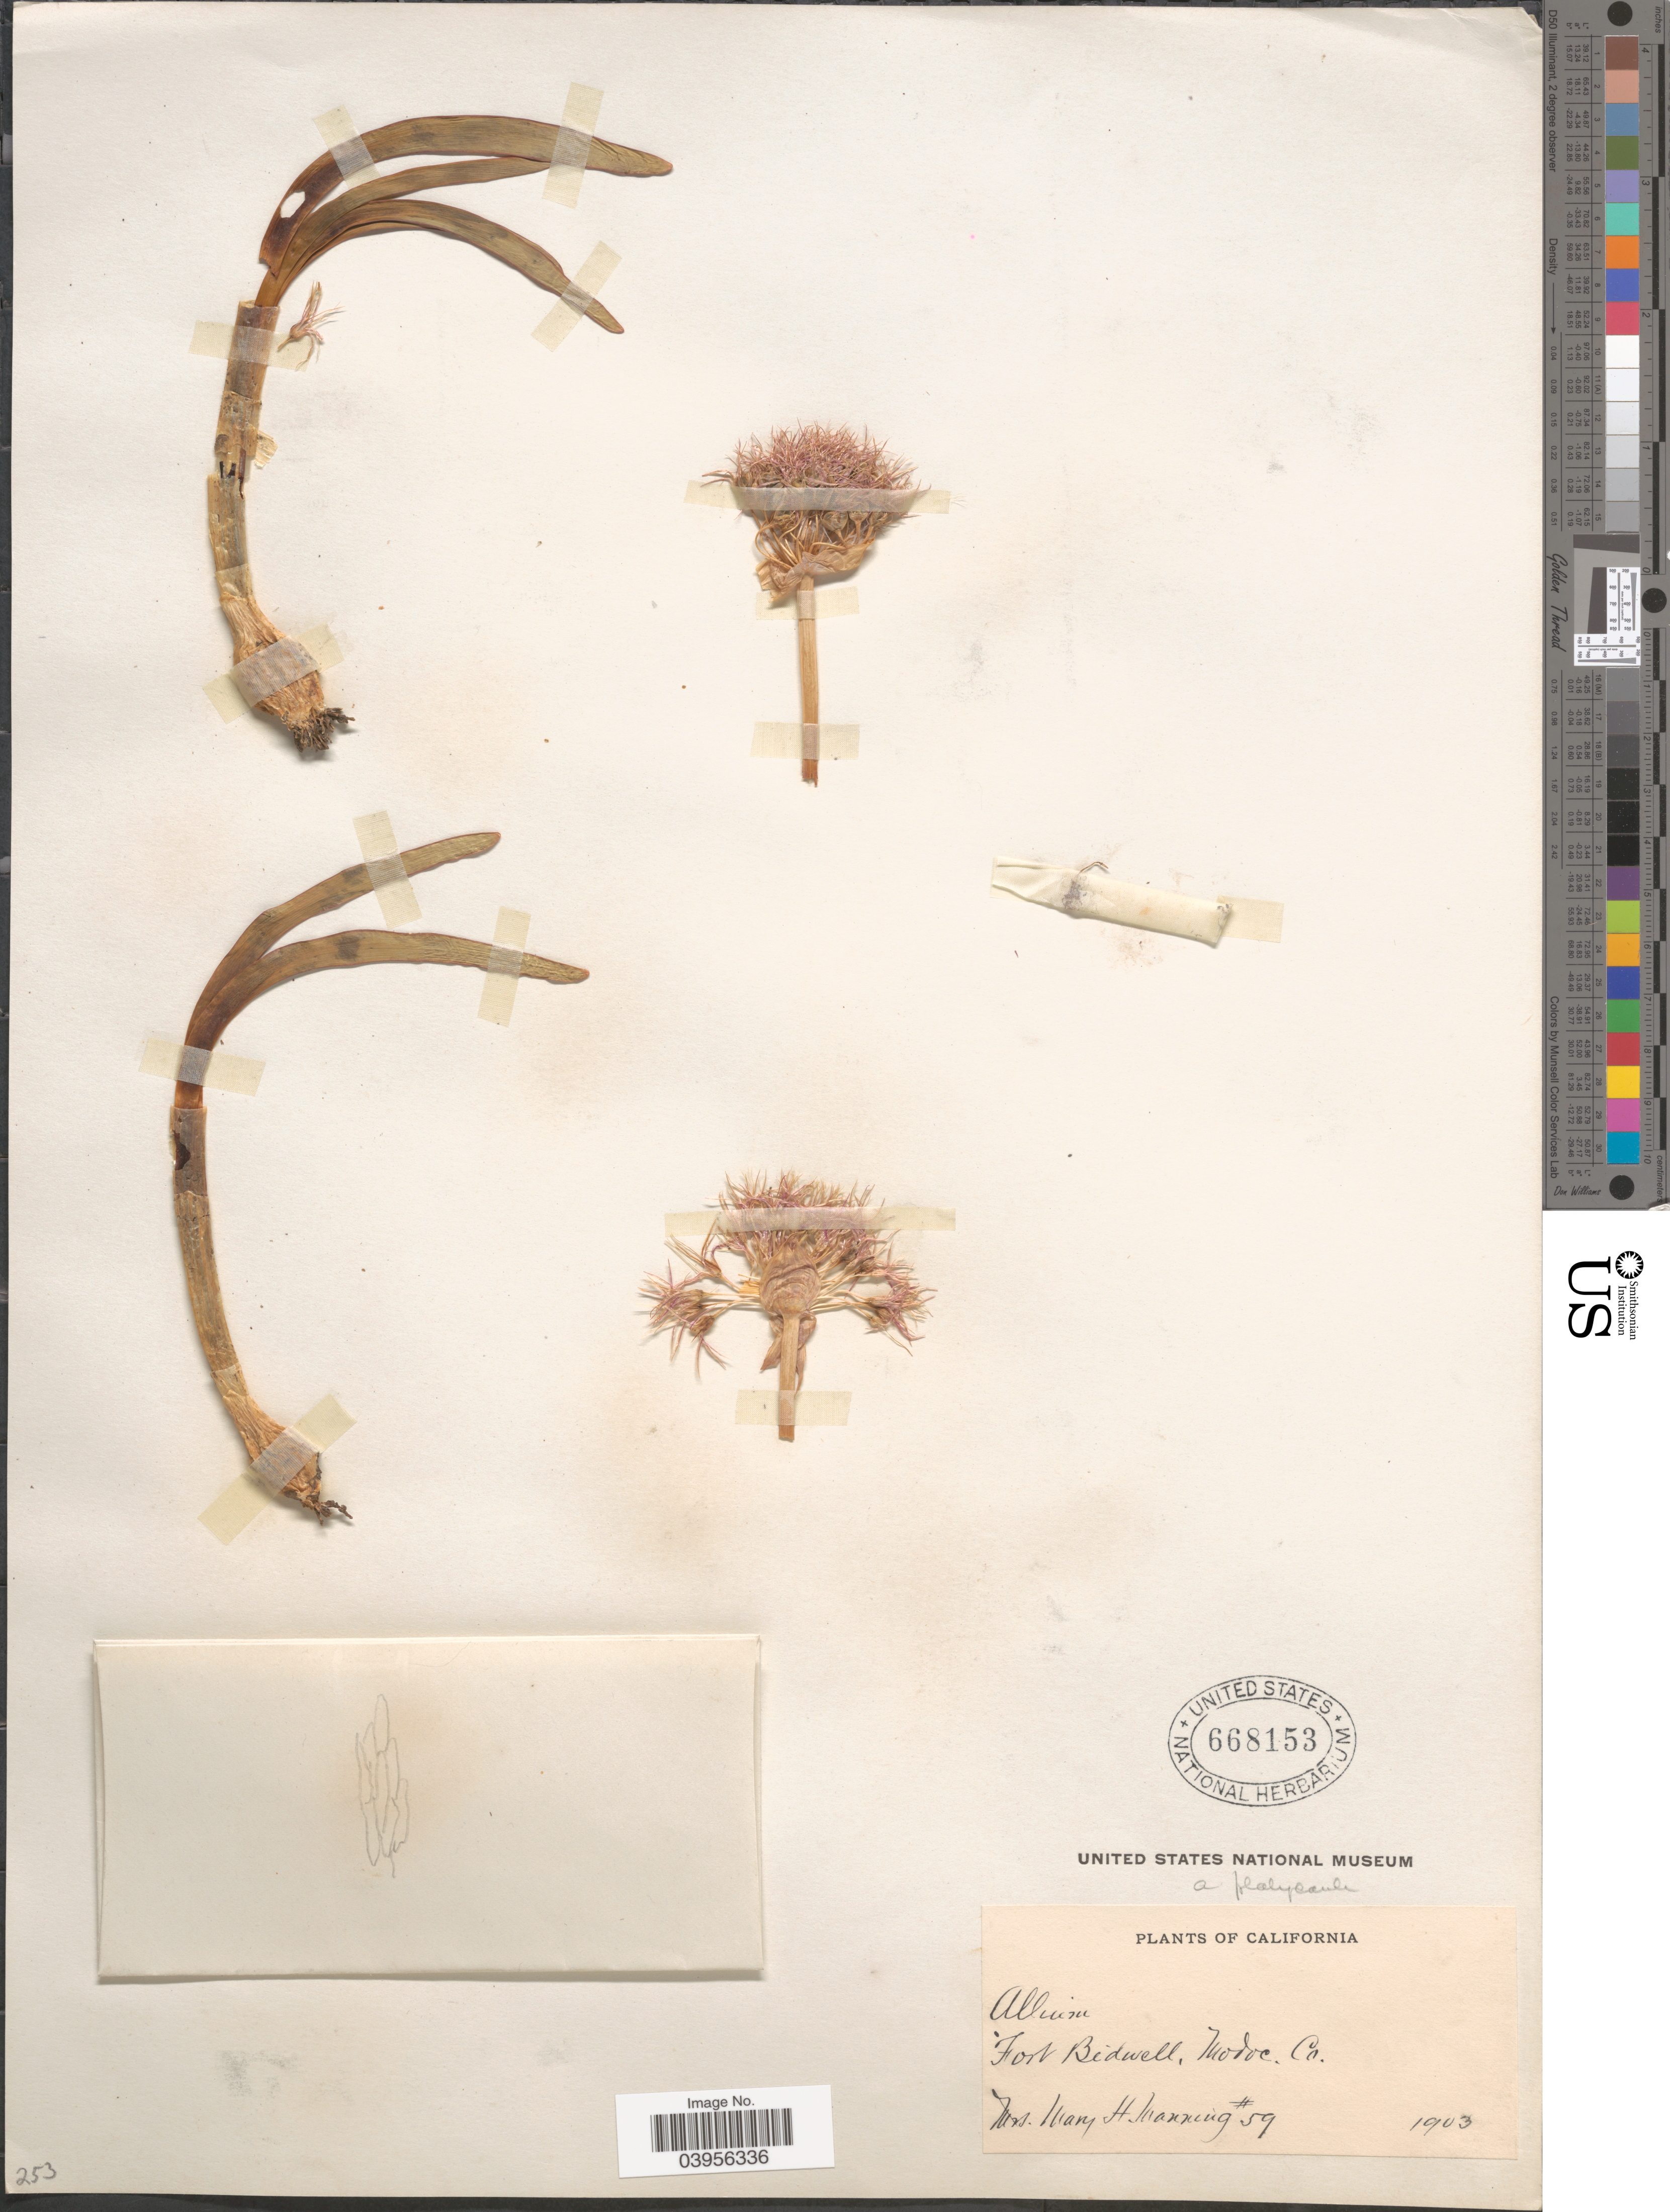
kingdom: Plantae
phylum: Tracheophyta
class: Liliopsida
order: Asparagales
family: Amaryllidaceae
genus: Allium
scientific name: Allium platycaule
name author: S. Watson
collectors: M. Manning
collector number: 59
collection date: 1903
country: United States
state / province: California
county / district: Modoc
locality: Fort Bidwell, Modoc Co.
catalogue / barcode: US 668153